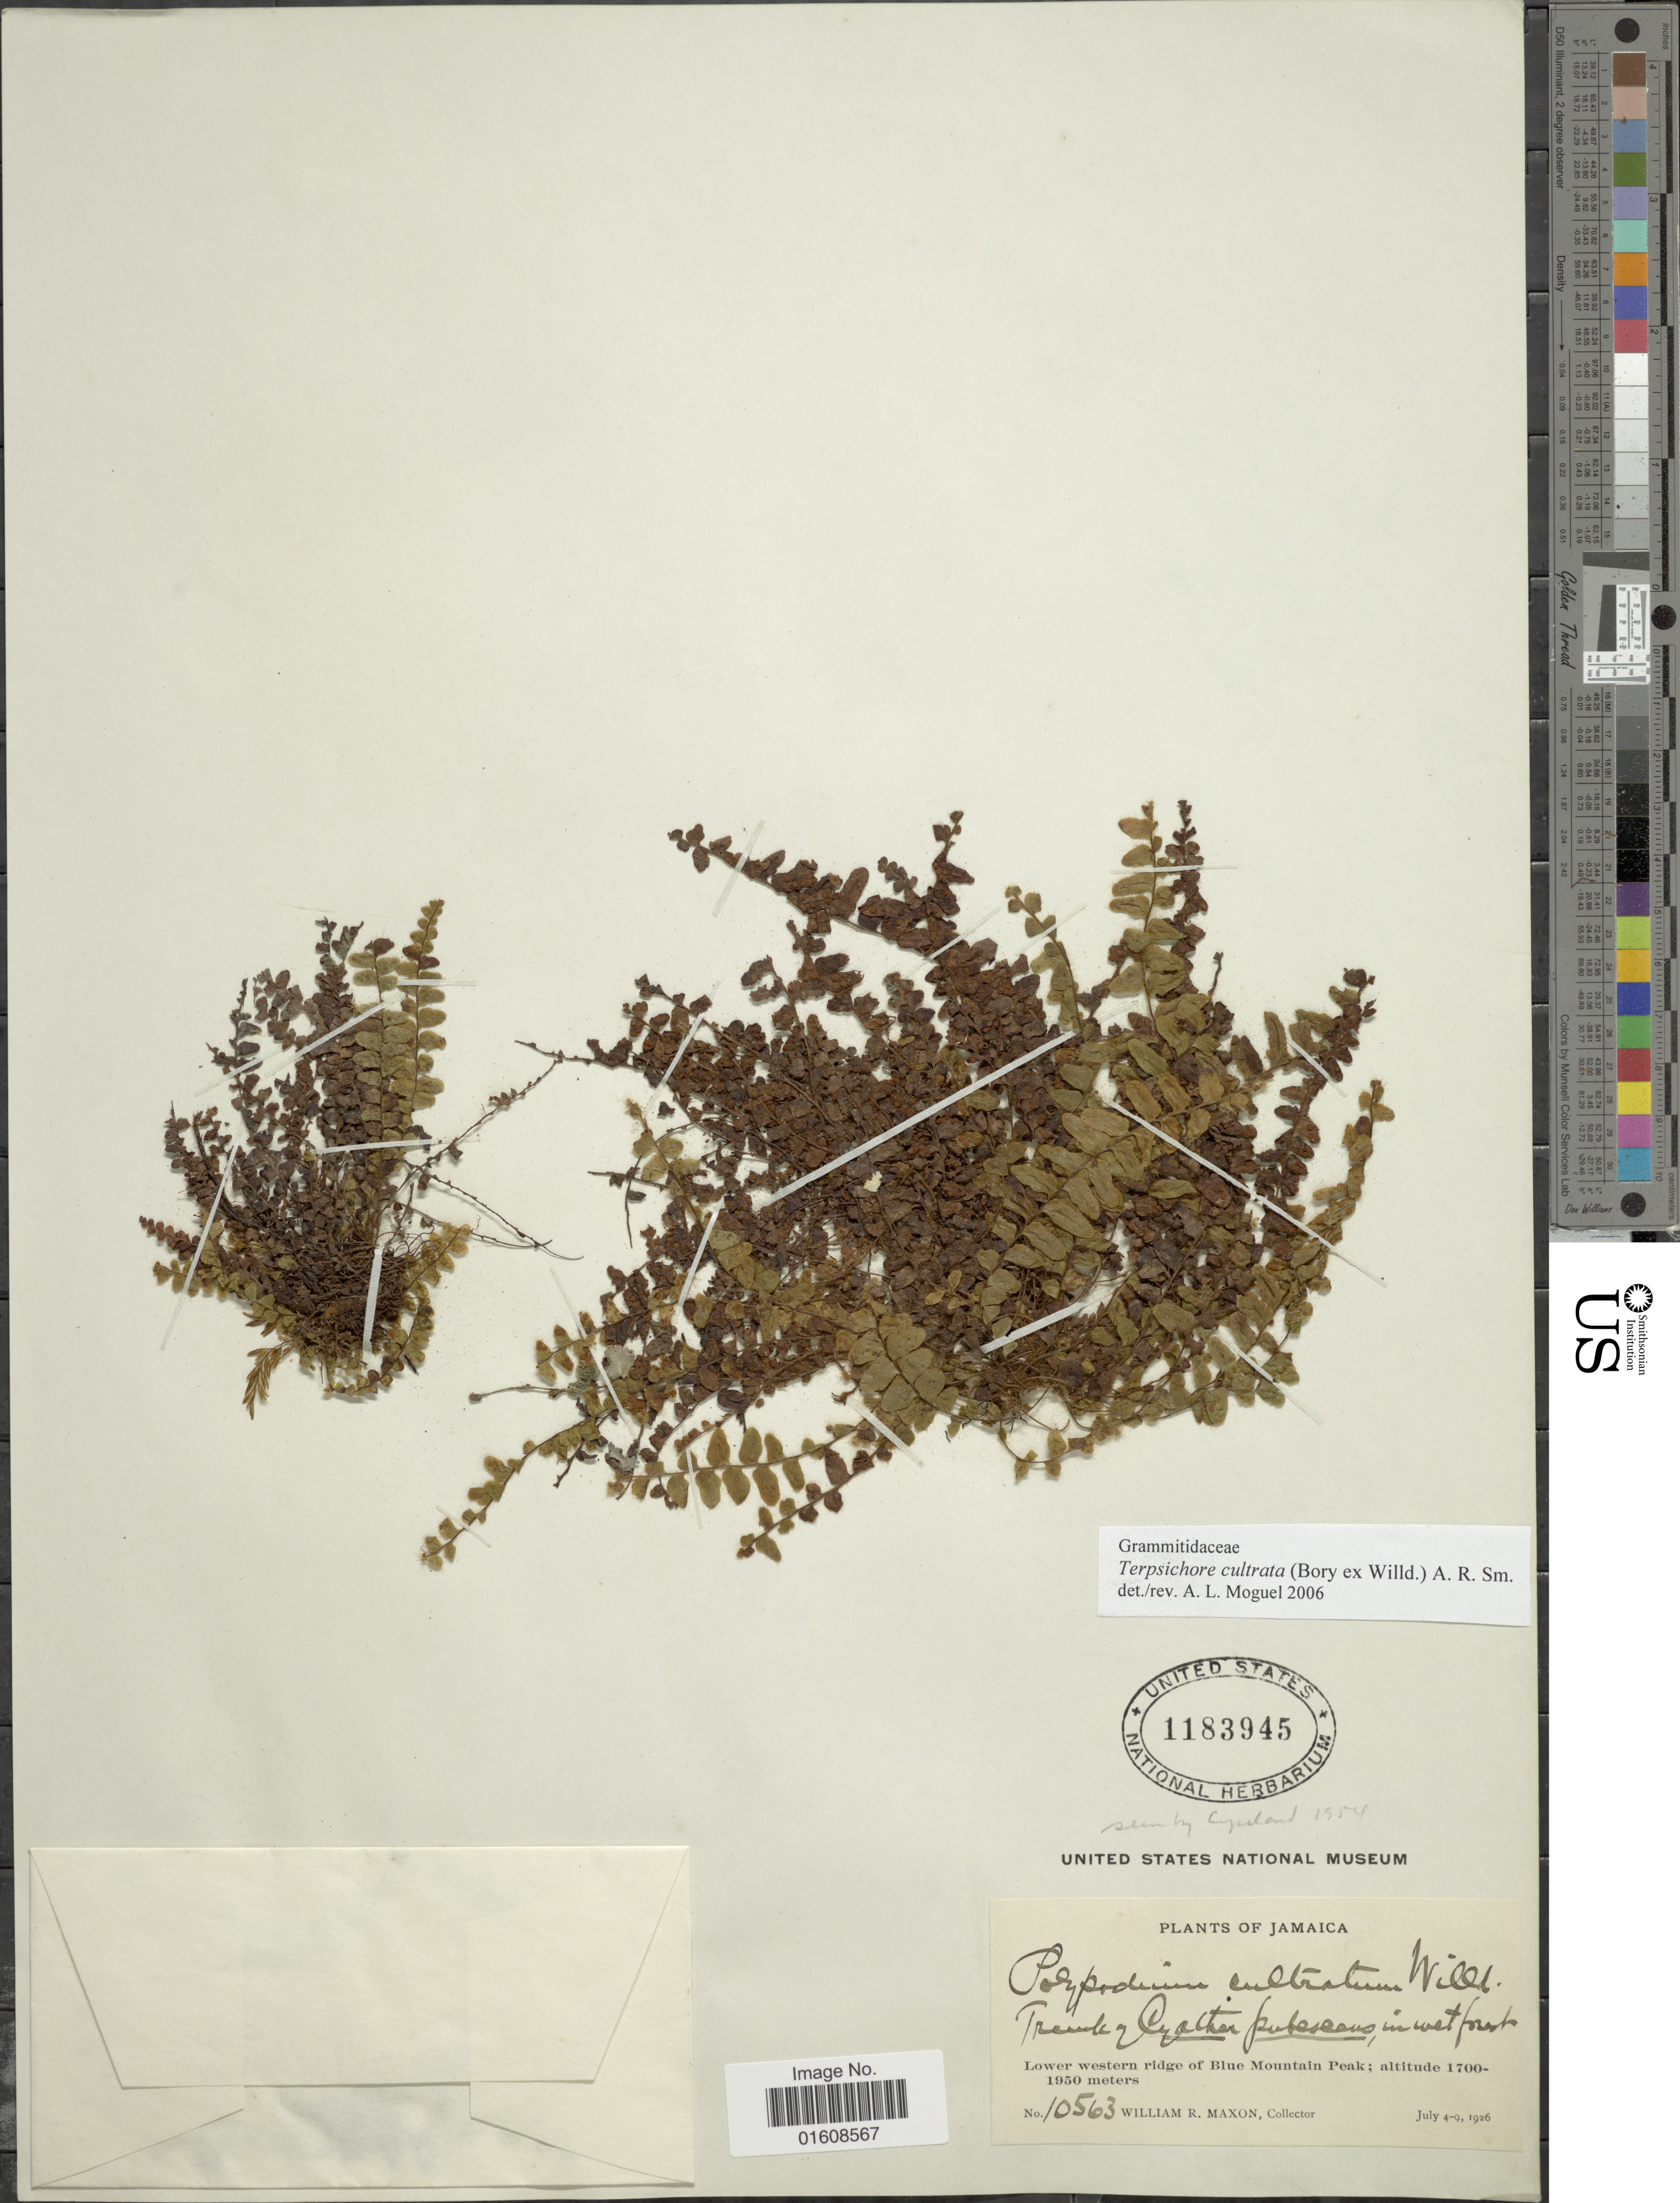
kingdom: Plantae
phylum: Tracheophyta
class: Polypodiopsida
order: Polypodiales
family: Polypodiaceae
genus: Alansmia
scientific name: Alansmia cultrata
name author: (Bory ex Willd.) Moguel & M. Kessler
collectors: W. R. Maxon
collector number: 10563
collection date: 1926-07-04/1926-07-09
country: Jamaica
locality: Lower western ridge of Blue Mountain Peak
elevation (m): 1700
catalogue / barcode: US 1183945